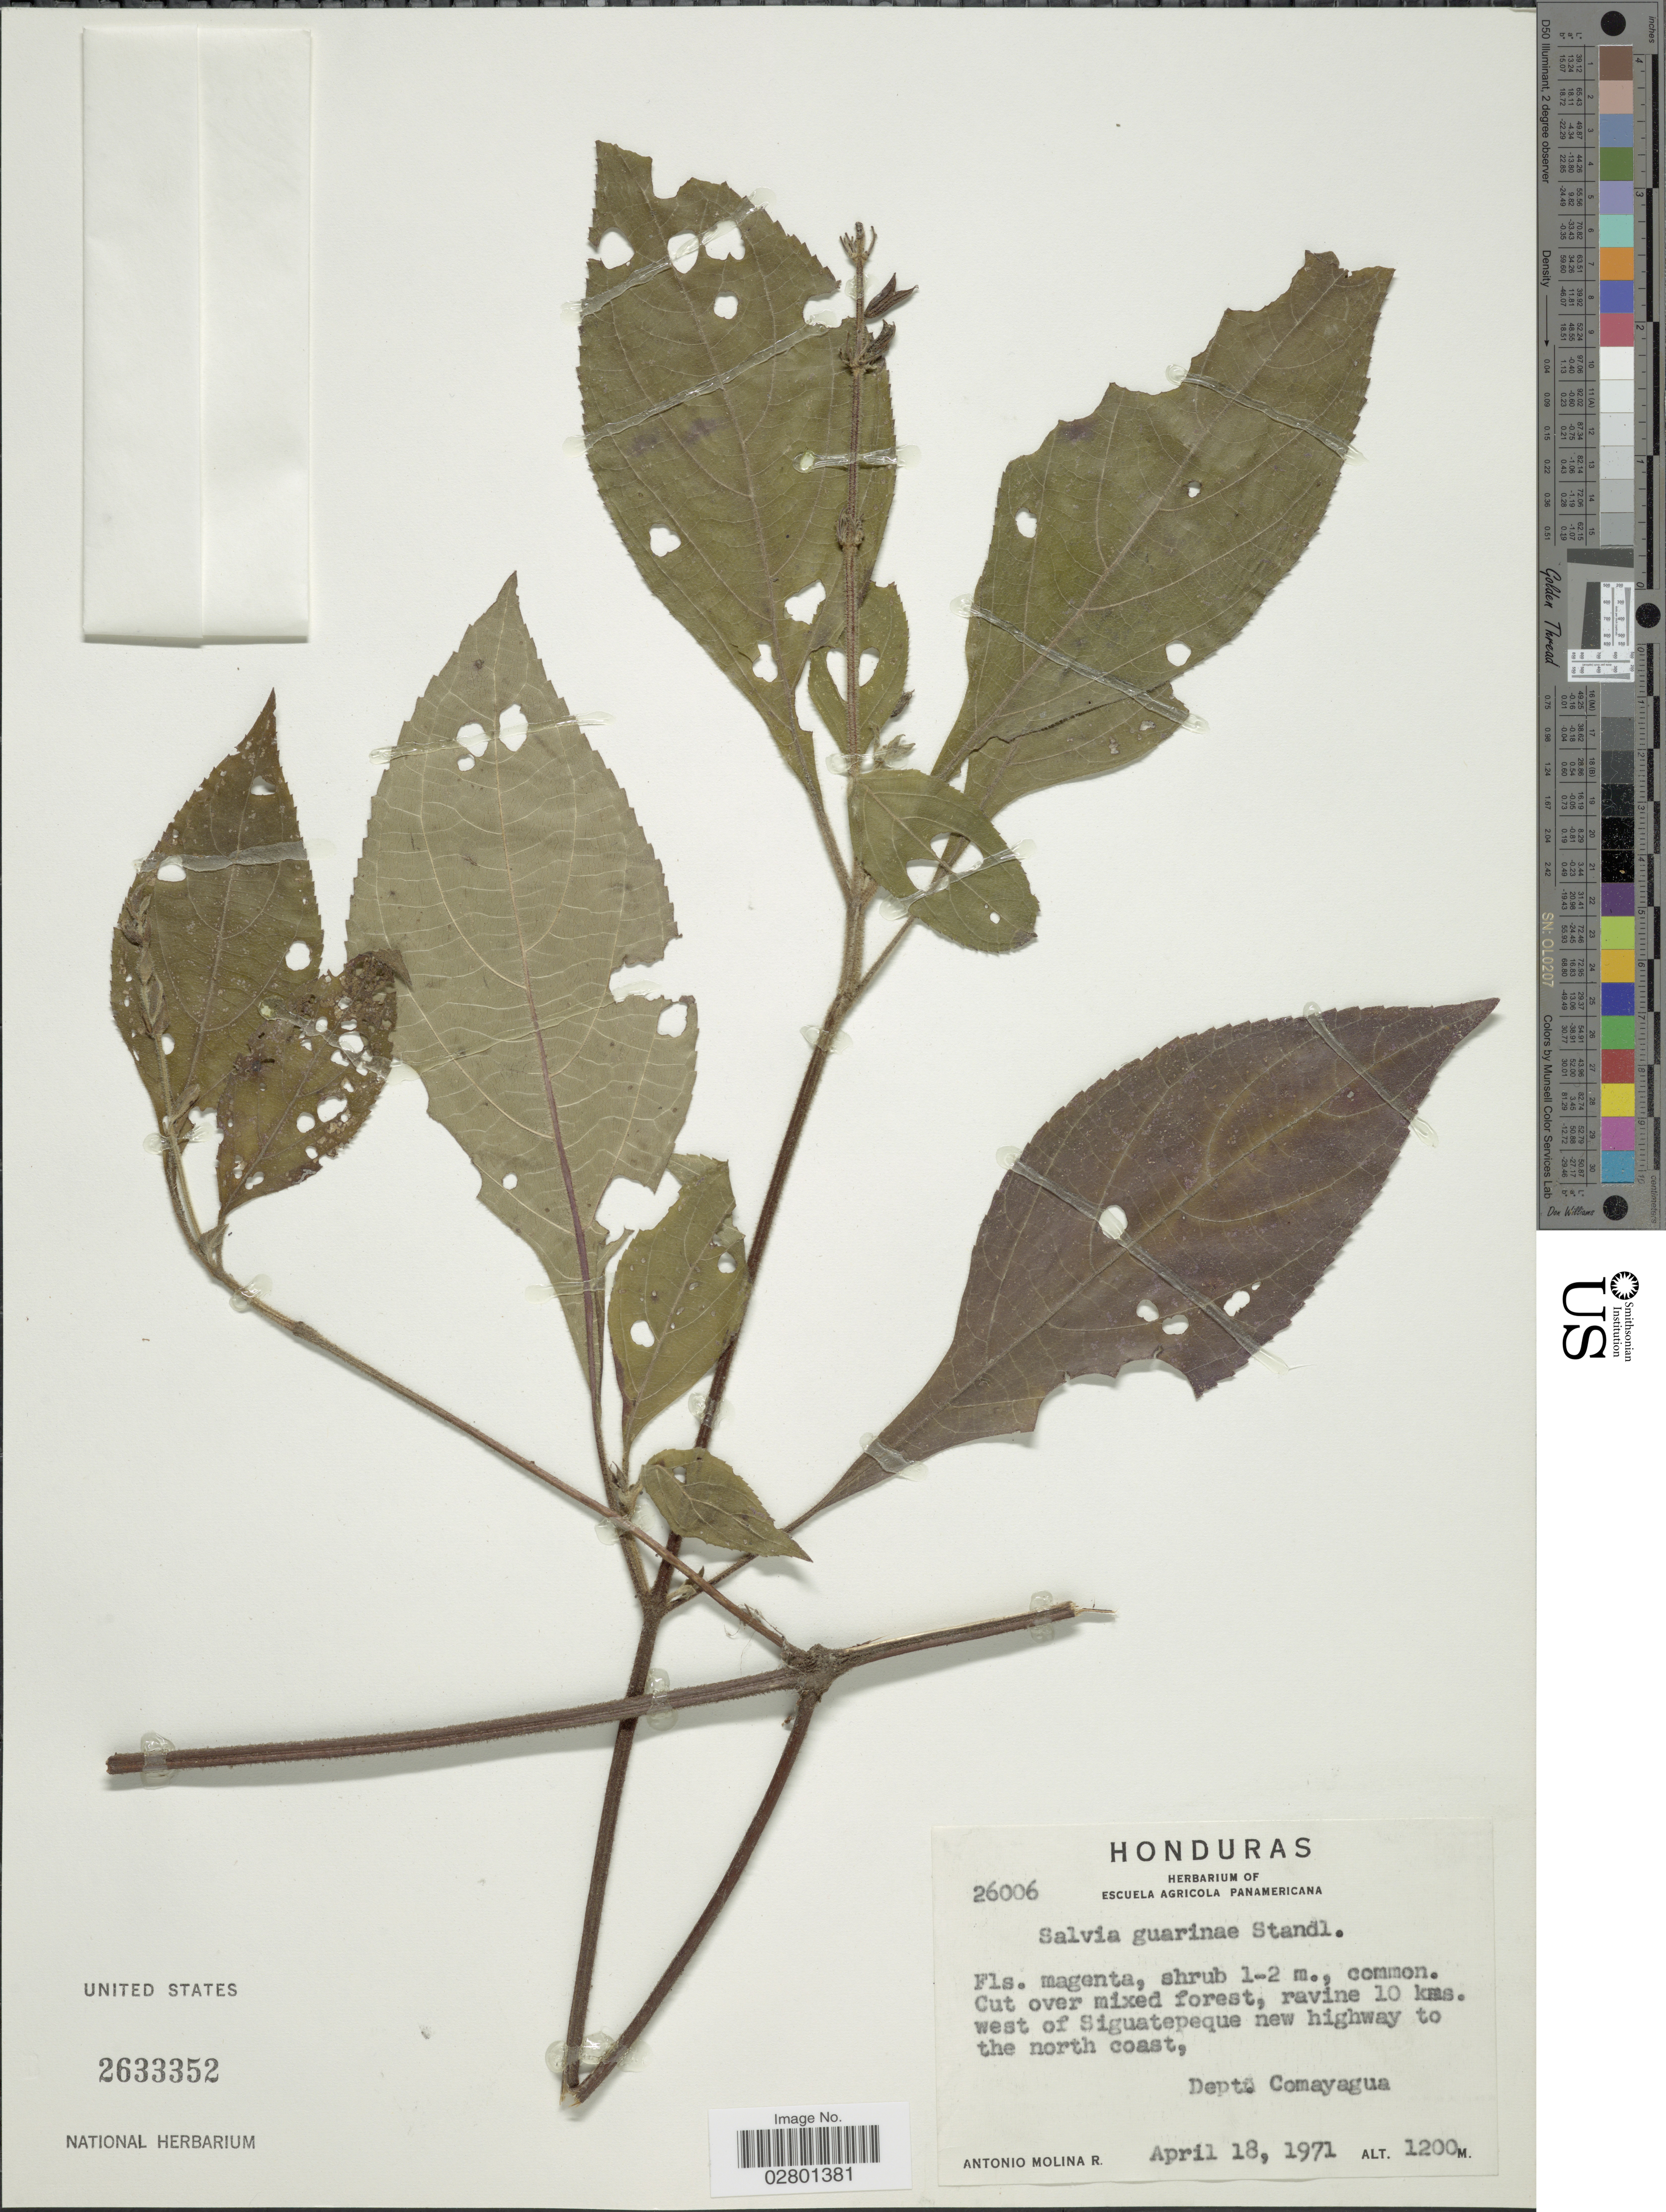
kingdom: Plantae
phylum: Tracheophyta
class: Magnoliopsida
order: Lamiales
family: Lamiaceae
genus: Salvia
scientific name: Salvia guarinae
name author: Standl.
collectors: A. Molina R.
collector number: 26006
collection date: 1971-04-18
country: Honduras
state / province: Comayagua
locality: Cut over mixed forest, ravine 10 kms. west of Siguatepeque new highway to the north coast, Depto. Comayagua.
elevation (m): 1200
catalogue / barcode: US 2633352